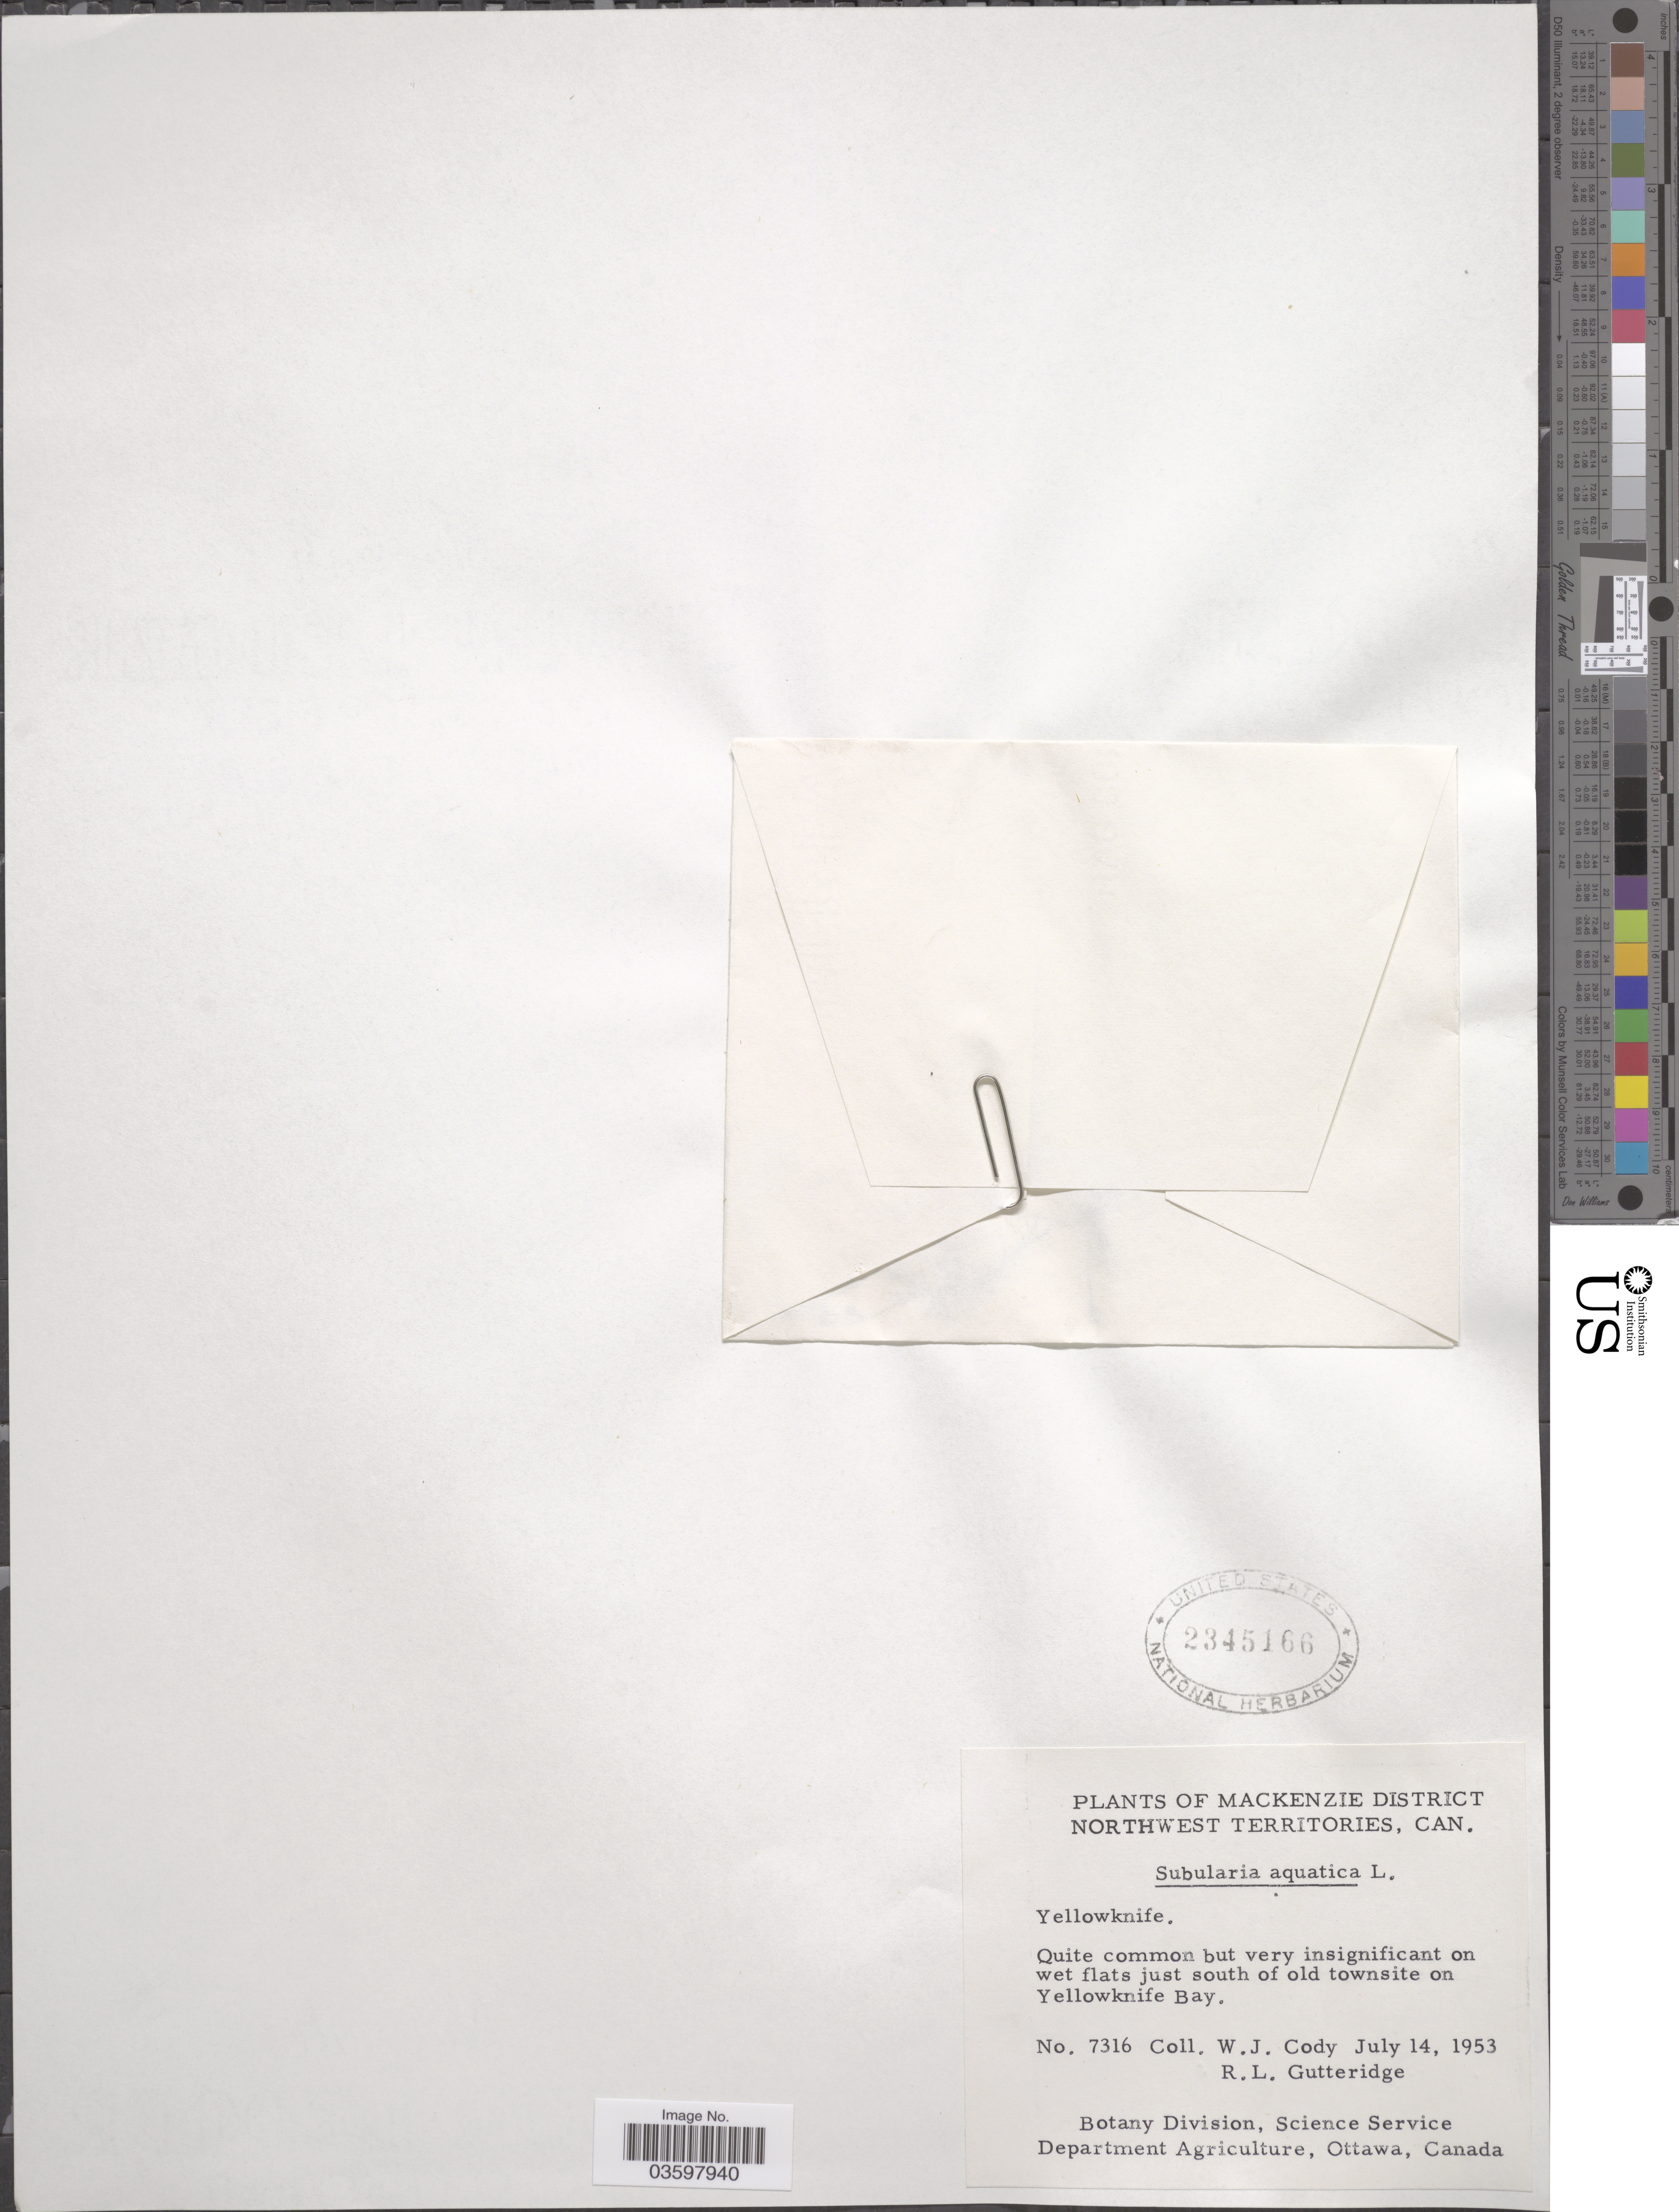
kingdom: Plantae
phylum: Tracheophyta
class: Magnoliopsida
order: Brassicales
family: Brassicaceae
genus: Subularia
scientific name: Subularia aquatica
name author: L.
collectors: W. Cody & R. Gutteridge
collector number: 7316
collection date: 1953-07-14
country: Canada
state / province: Northwest Territories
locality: Mackenzie District. Yellowknife. On Yellowknife Bay.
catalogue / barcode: US 2345166